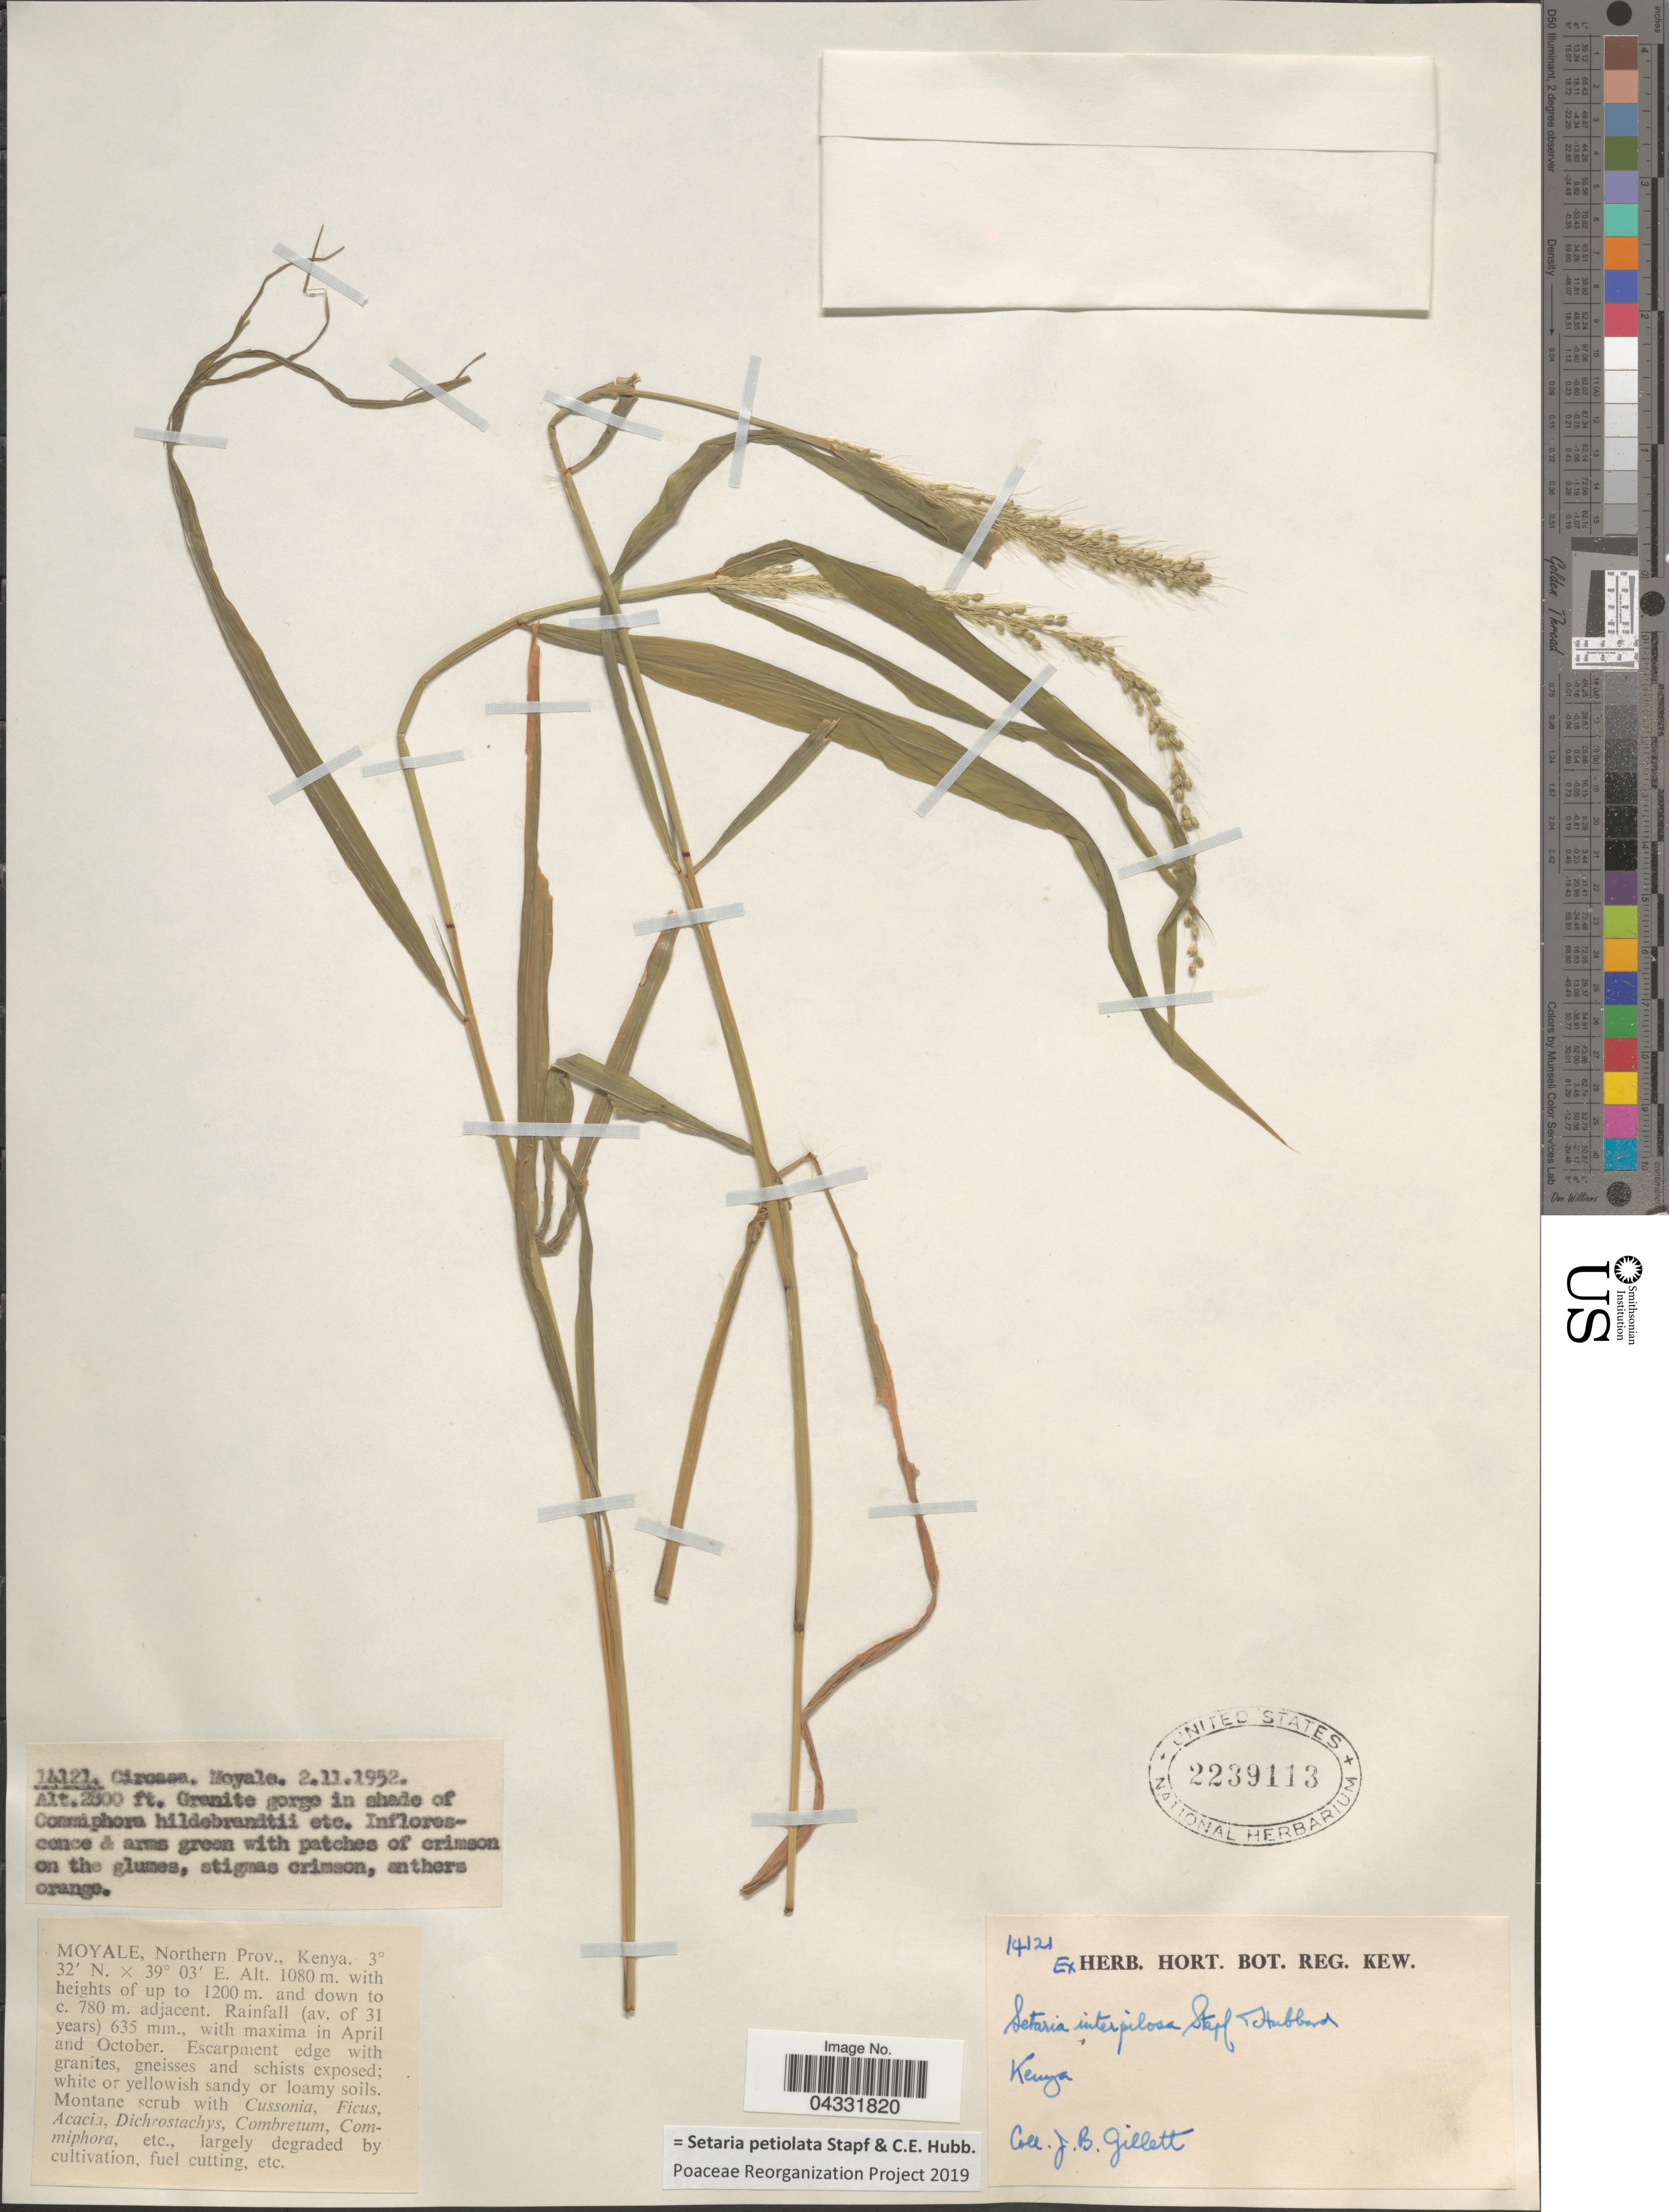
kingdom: Plantae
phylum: Tracheophyta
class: Liliopsida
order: Poales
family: Poaceae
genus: Setaria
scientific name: Setaria petiolata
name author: Stapf & C. E. Hubb.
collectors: J. B. Gillett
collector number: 14121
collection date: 1952-11-02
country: Kenya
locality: Circasa [interpreted], Moyale. Northern Prov.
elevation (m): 1200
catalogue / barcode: US 2239113